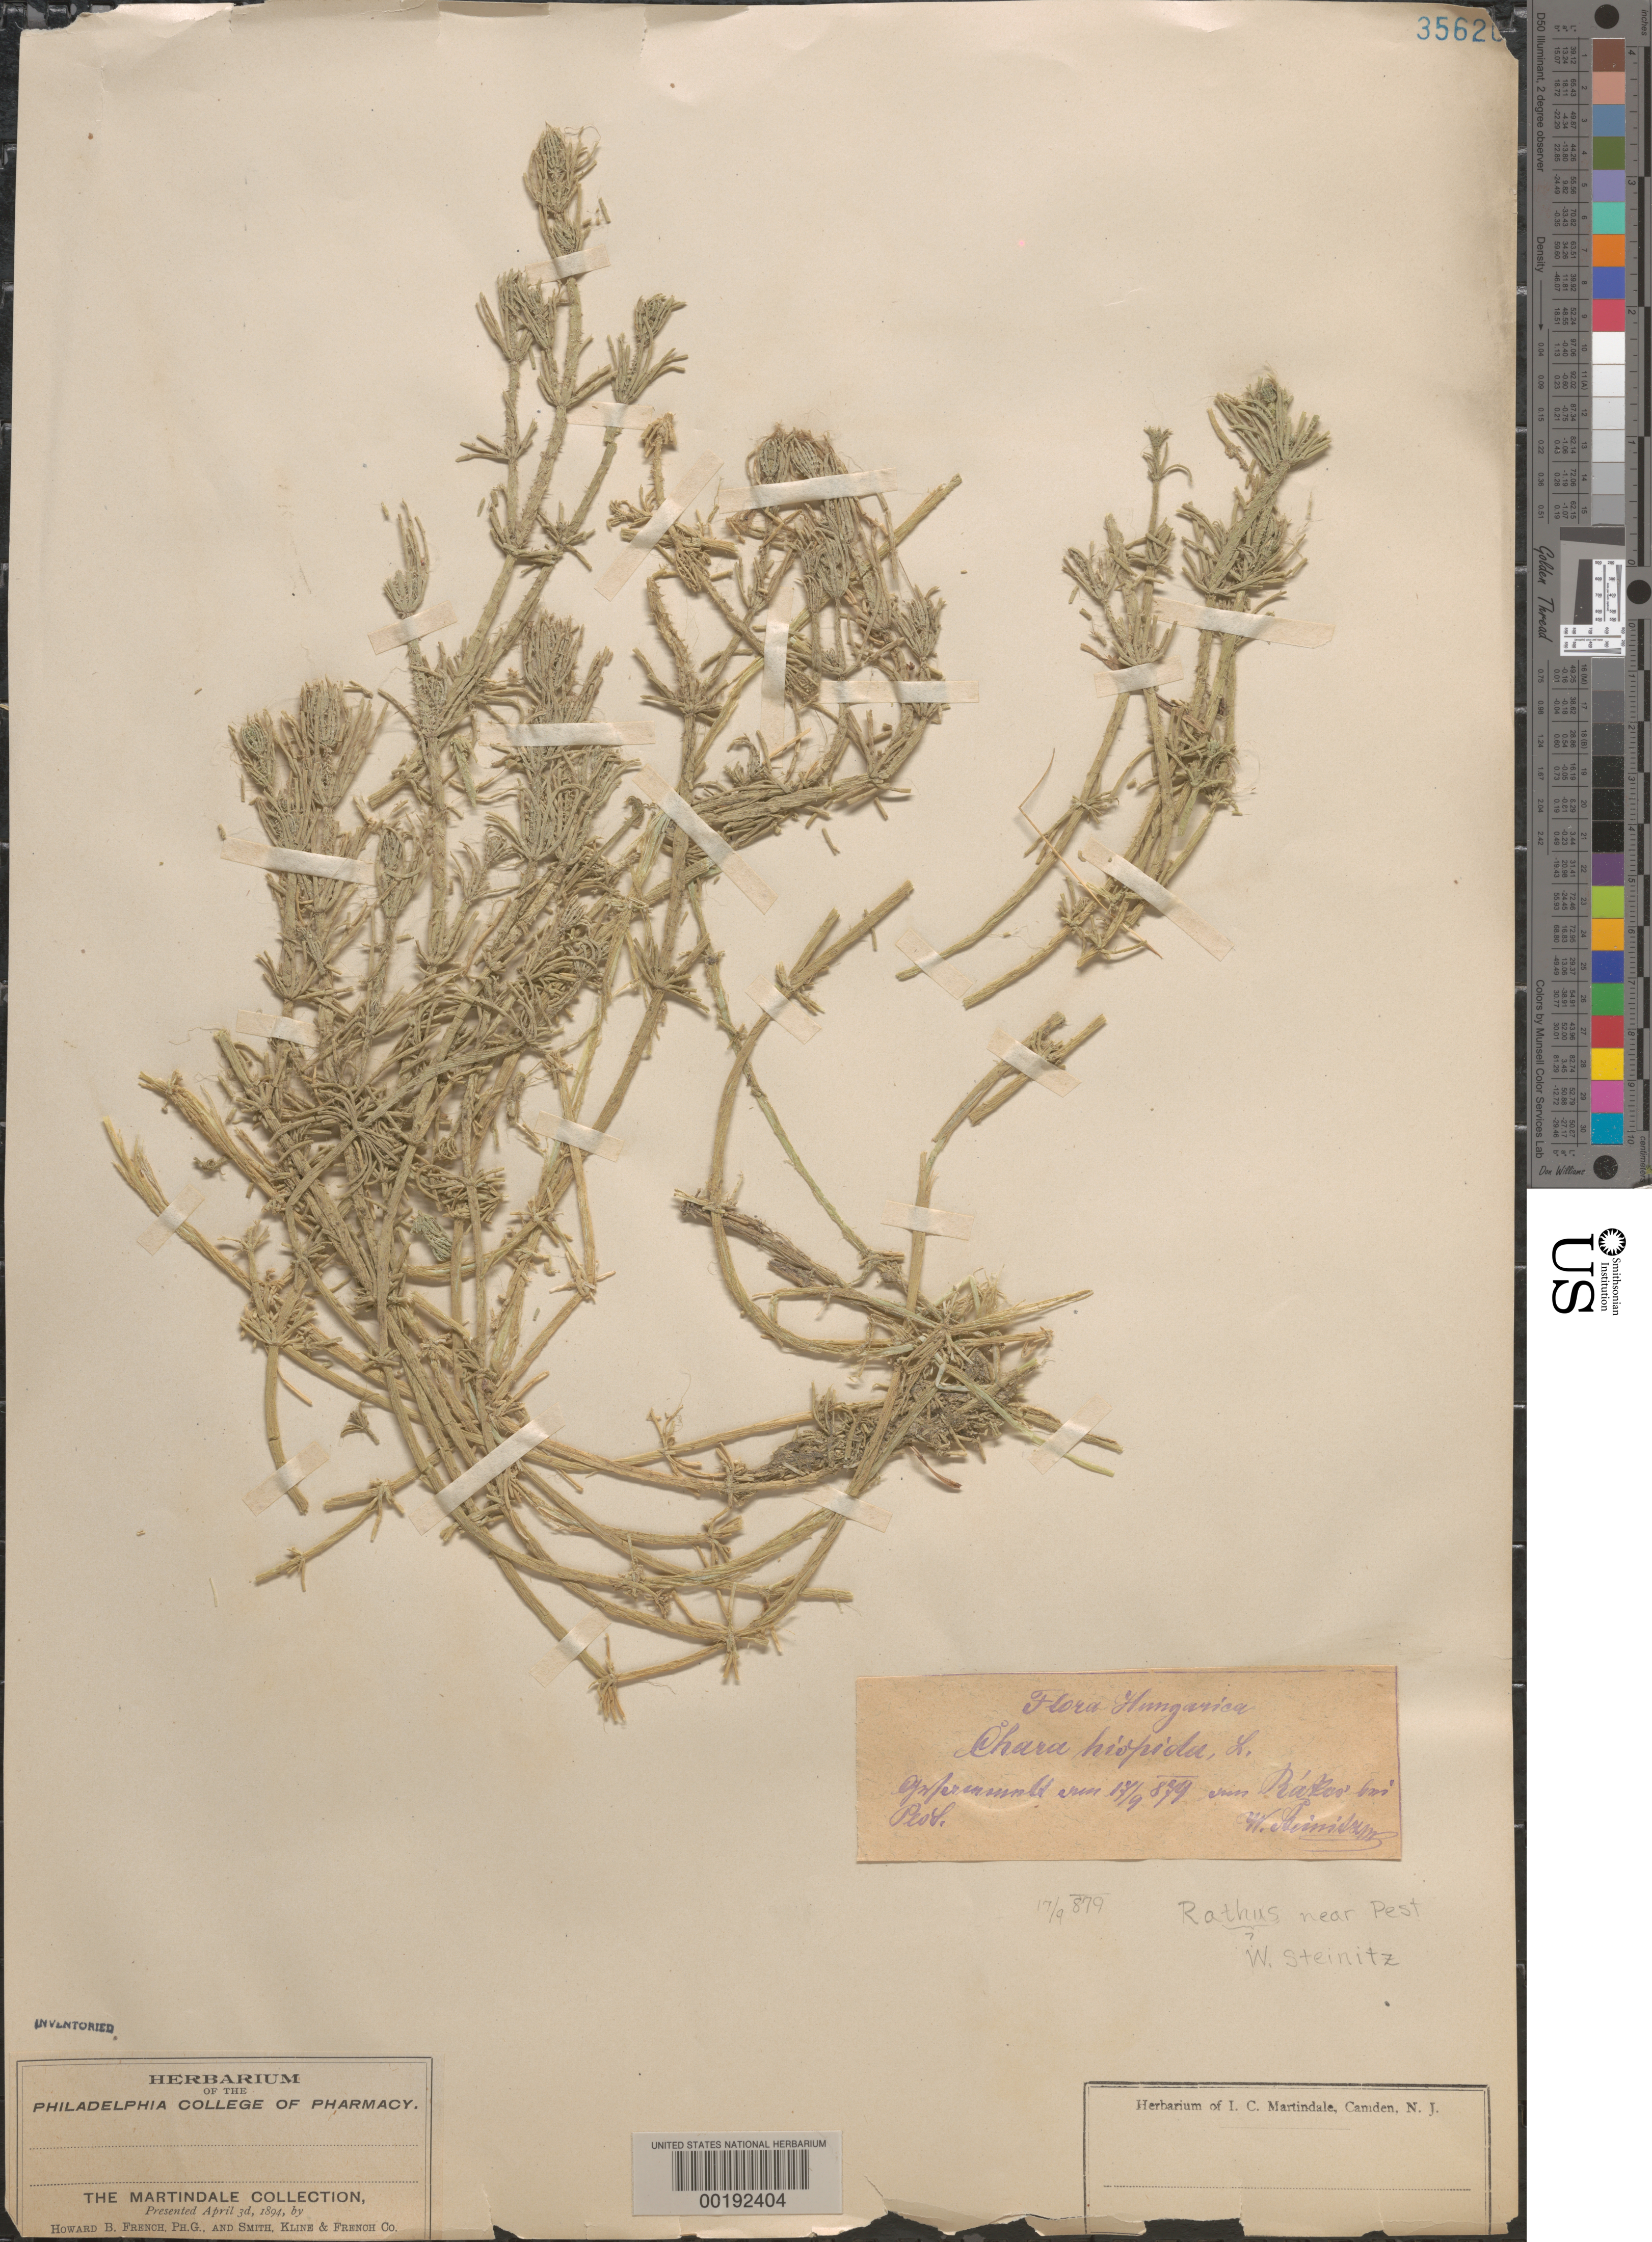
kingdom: Plantae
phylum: Charophyta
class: Charophyceae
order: Charales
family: Characeae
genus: Chara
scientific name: Chara hispida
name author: L.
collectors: W. Steinitz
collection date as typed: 17 Sep 1879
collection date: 1879-09-17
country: Hungary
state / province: Budapest, Capital District of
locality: Rathus near pest, budapest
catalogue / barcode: US 35620